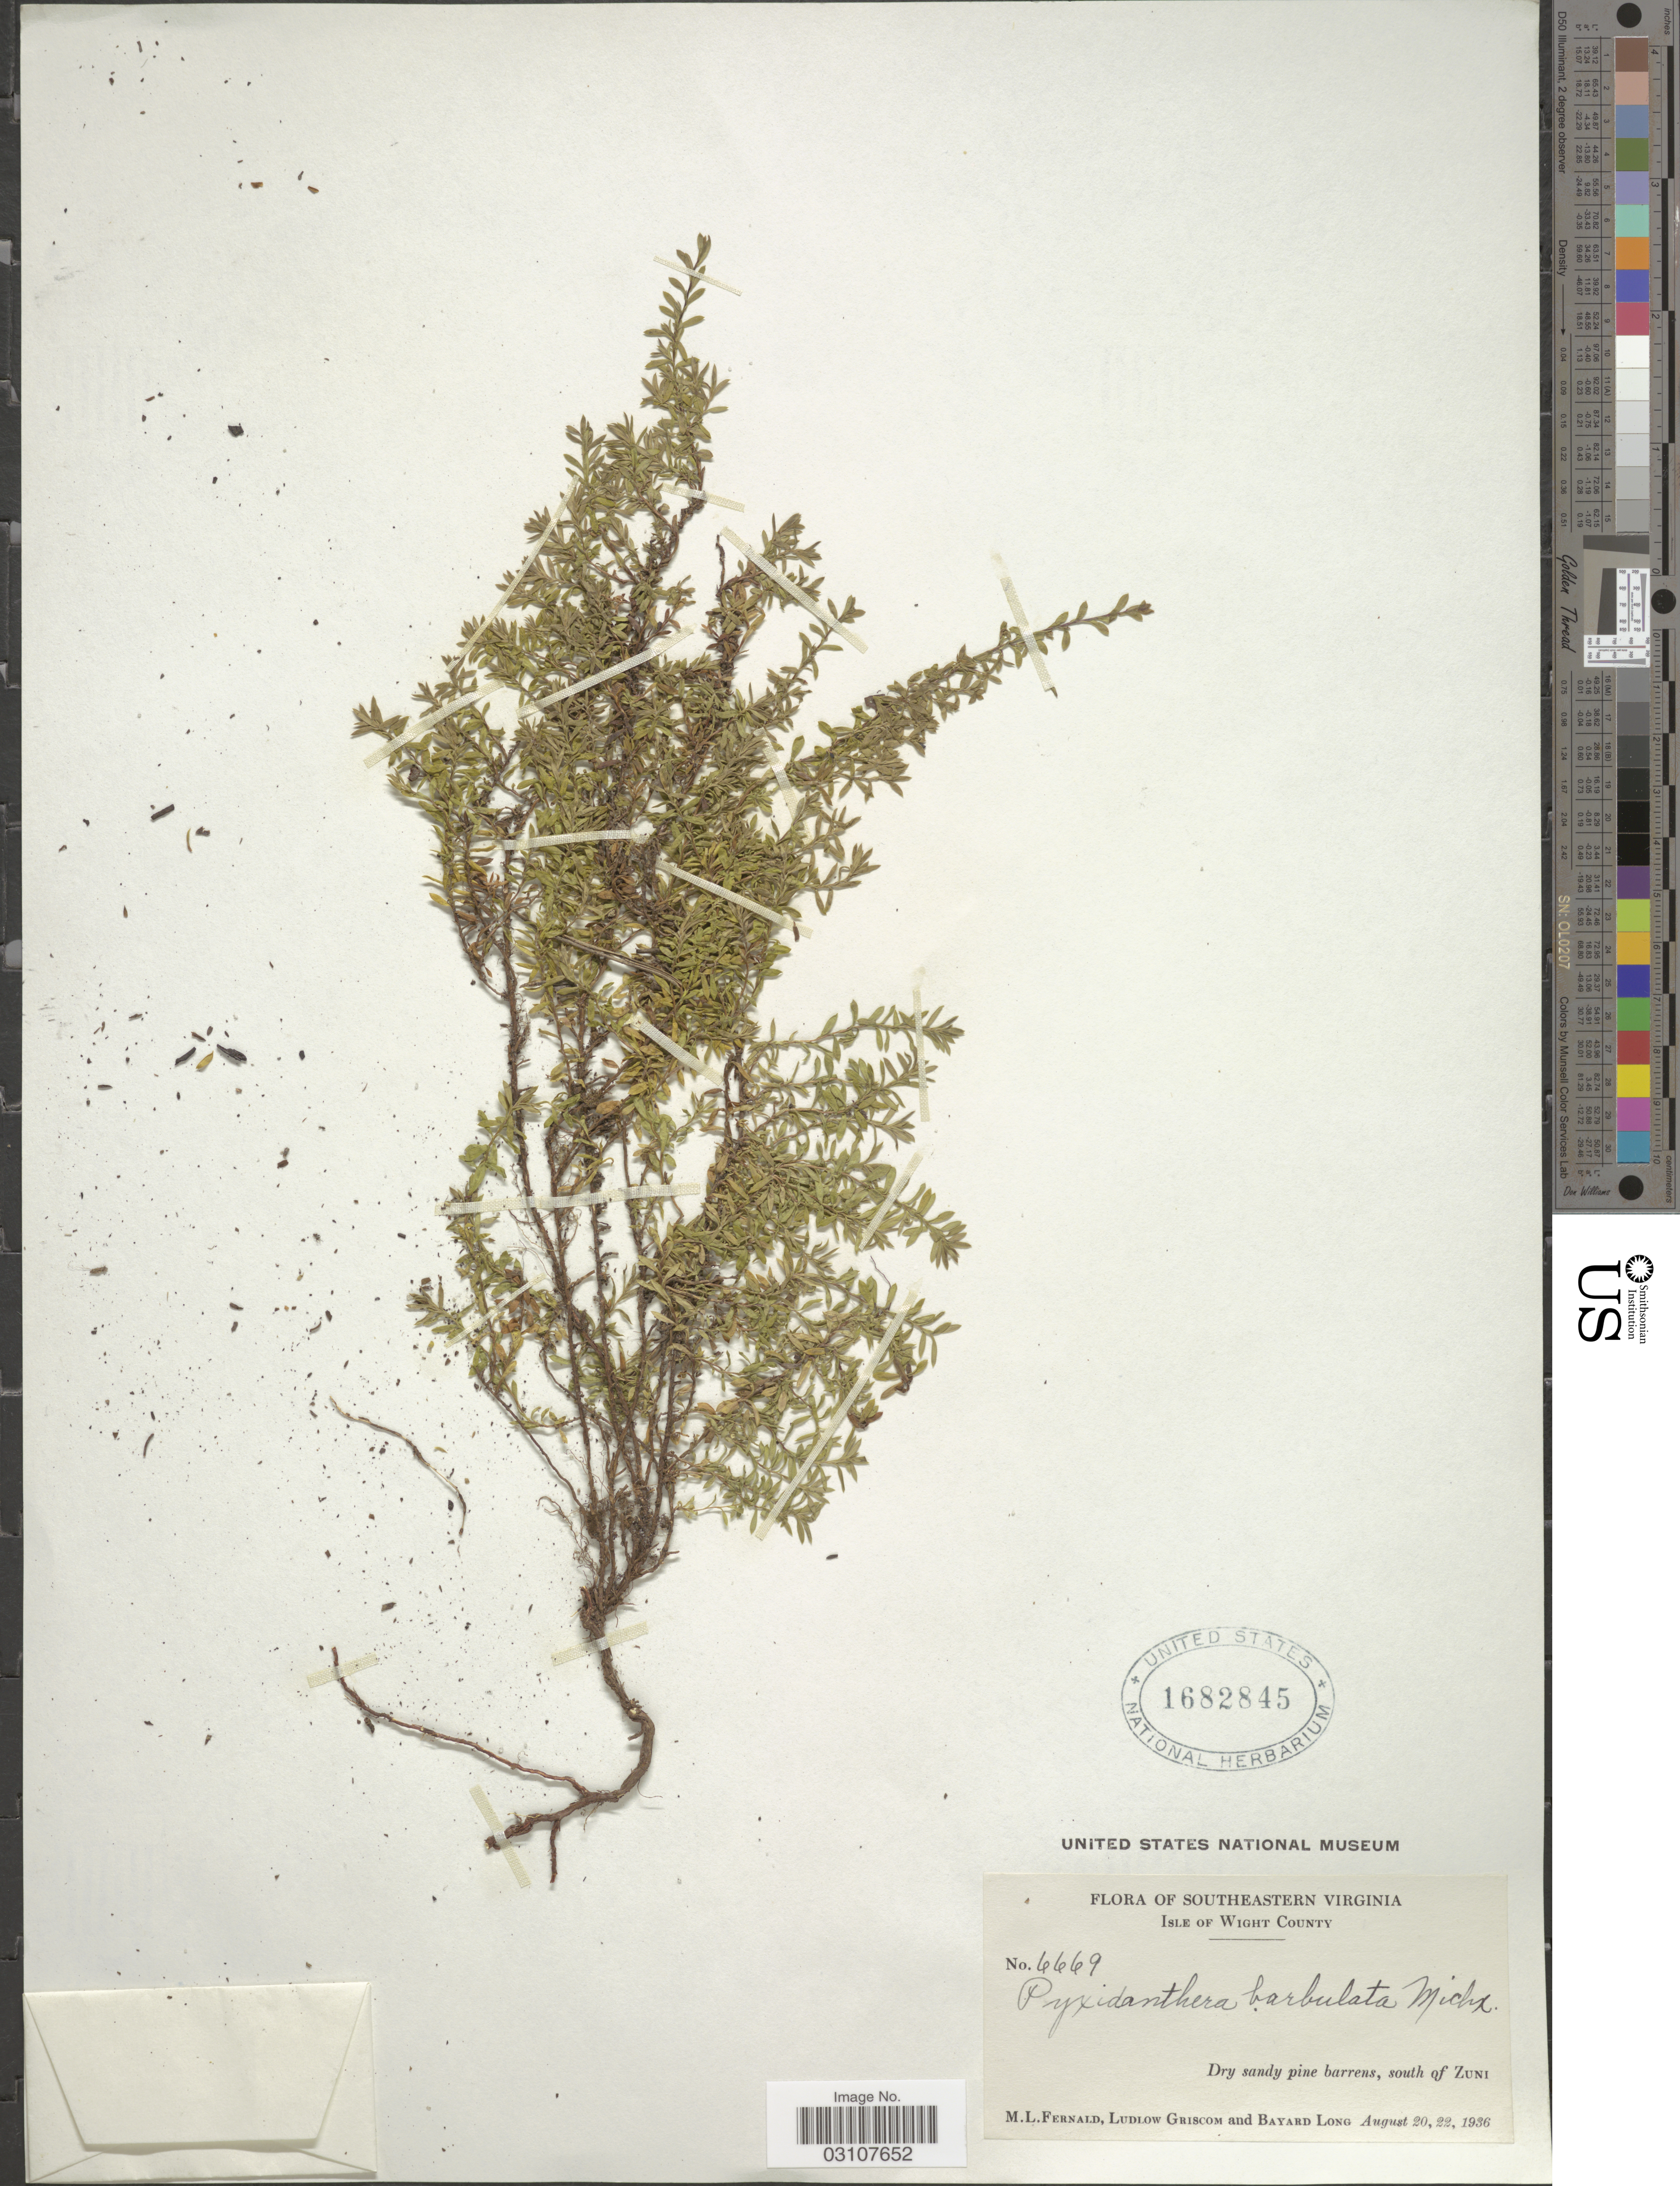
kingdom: Plantae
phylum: Tracheophyta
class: Magnoliopsida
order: Ericales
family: Diapensiaceae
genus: Pyxidanthera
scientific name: Pyxidanthera barbulata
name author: Michx.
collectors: M. L. Fernald, L. Griscom & B. Long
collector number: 6669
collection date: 1936-08-20/1936-08-22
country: United States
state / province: Virginia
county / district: Isle of Wight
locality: Southeastern Virginia. Isle of Wight County. South of Zuni.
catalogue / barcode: US 1682845